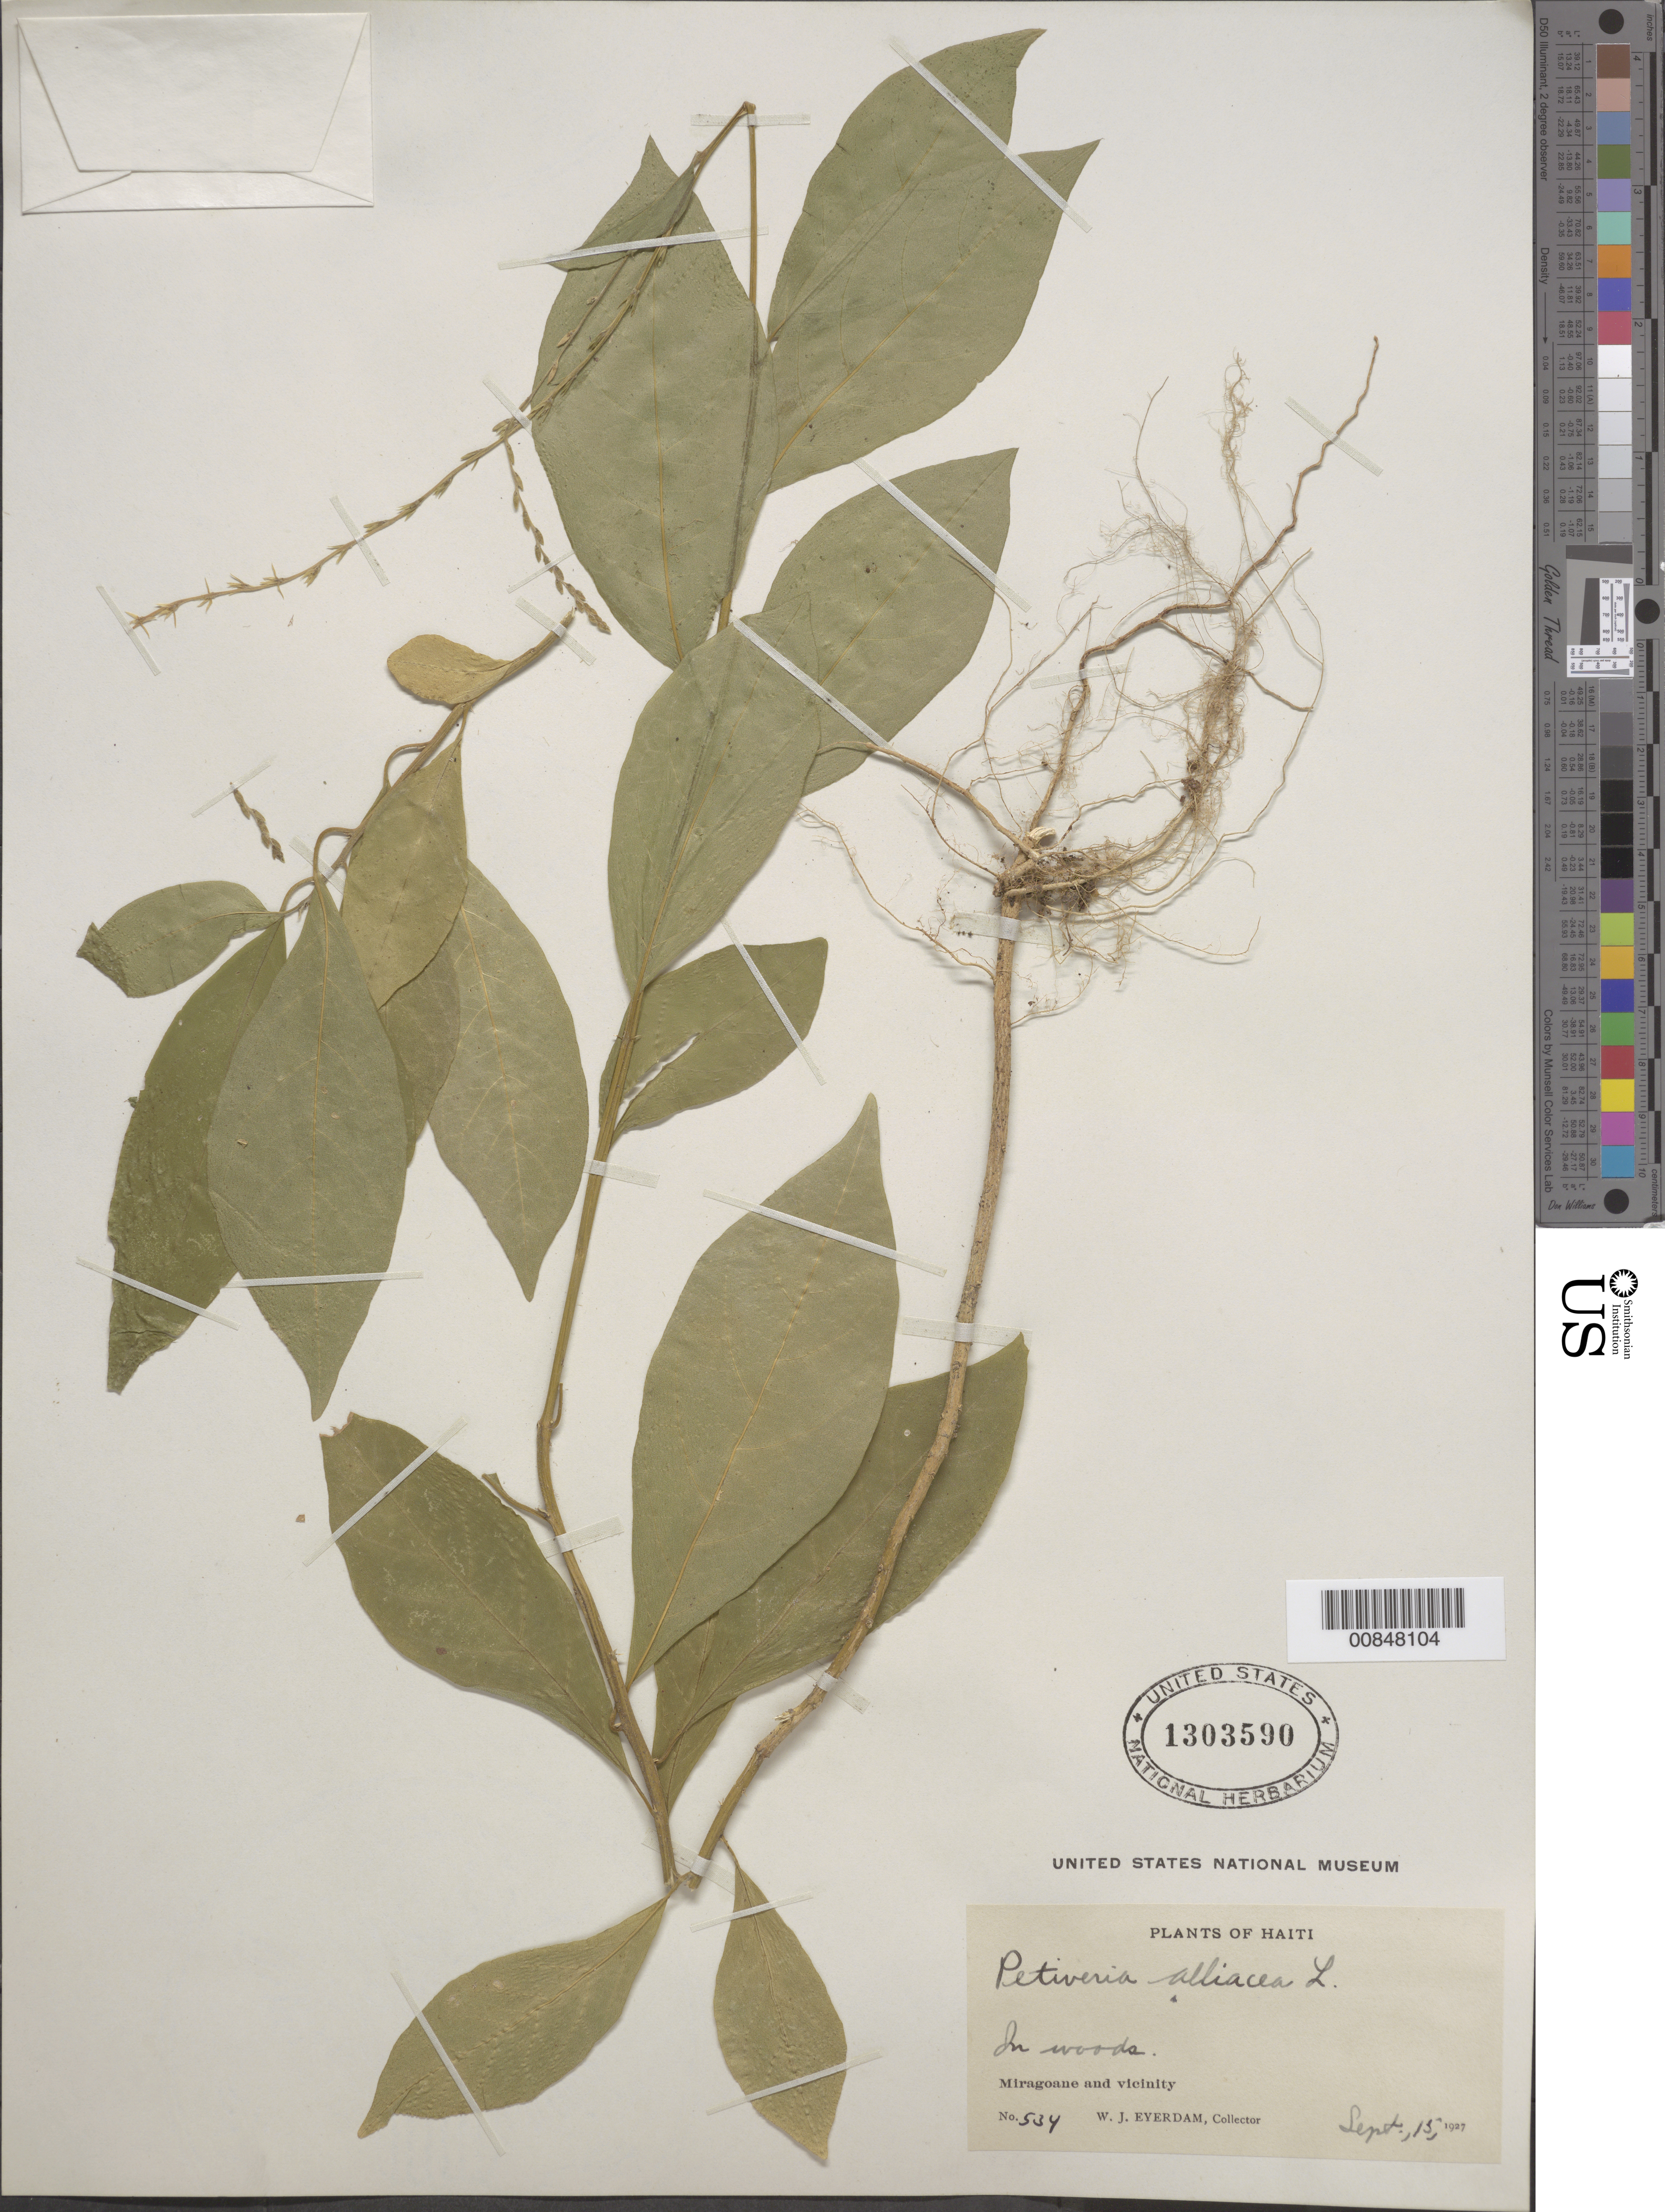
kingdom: Plantae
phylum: Tracheophyta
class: Magnoliopsida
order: Caryophyllales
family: Phytolaccaceae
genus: Petiveria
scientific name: Petiveria alliacea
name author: L.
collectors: W. J. Eyerdam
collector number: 534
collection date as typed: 15 Sep 1927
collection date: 1927-09-15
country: Haiti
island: Hispaniola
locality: Miragoane and vicinity.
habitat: In woods.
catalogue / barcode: US 1303590